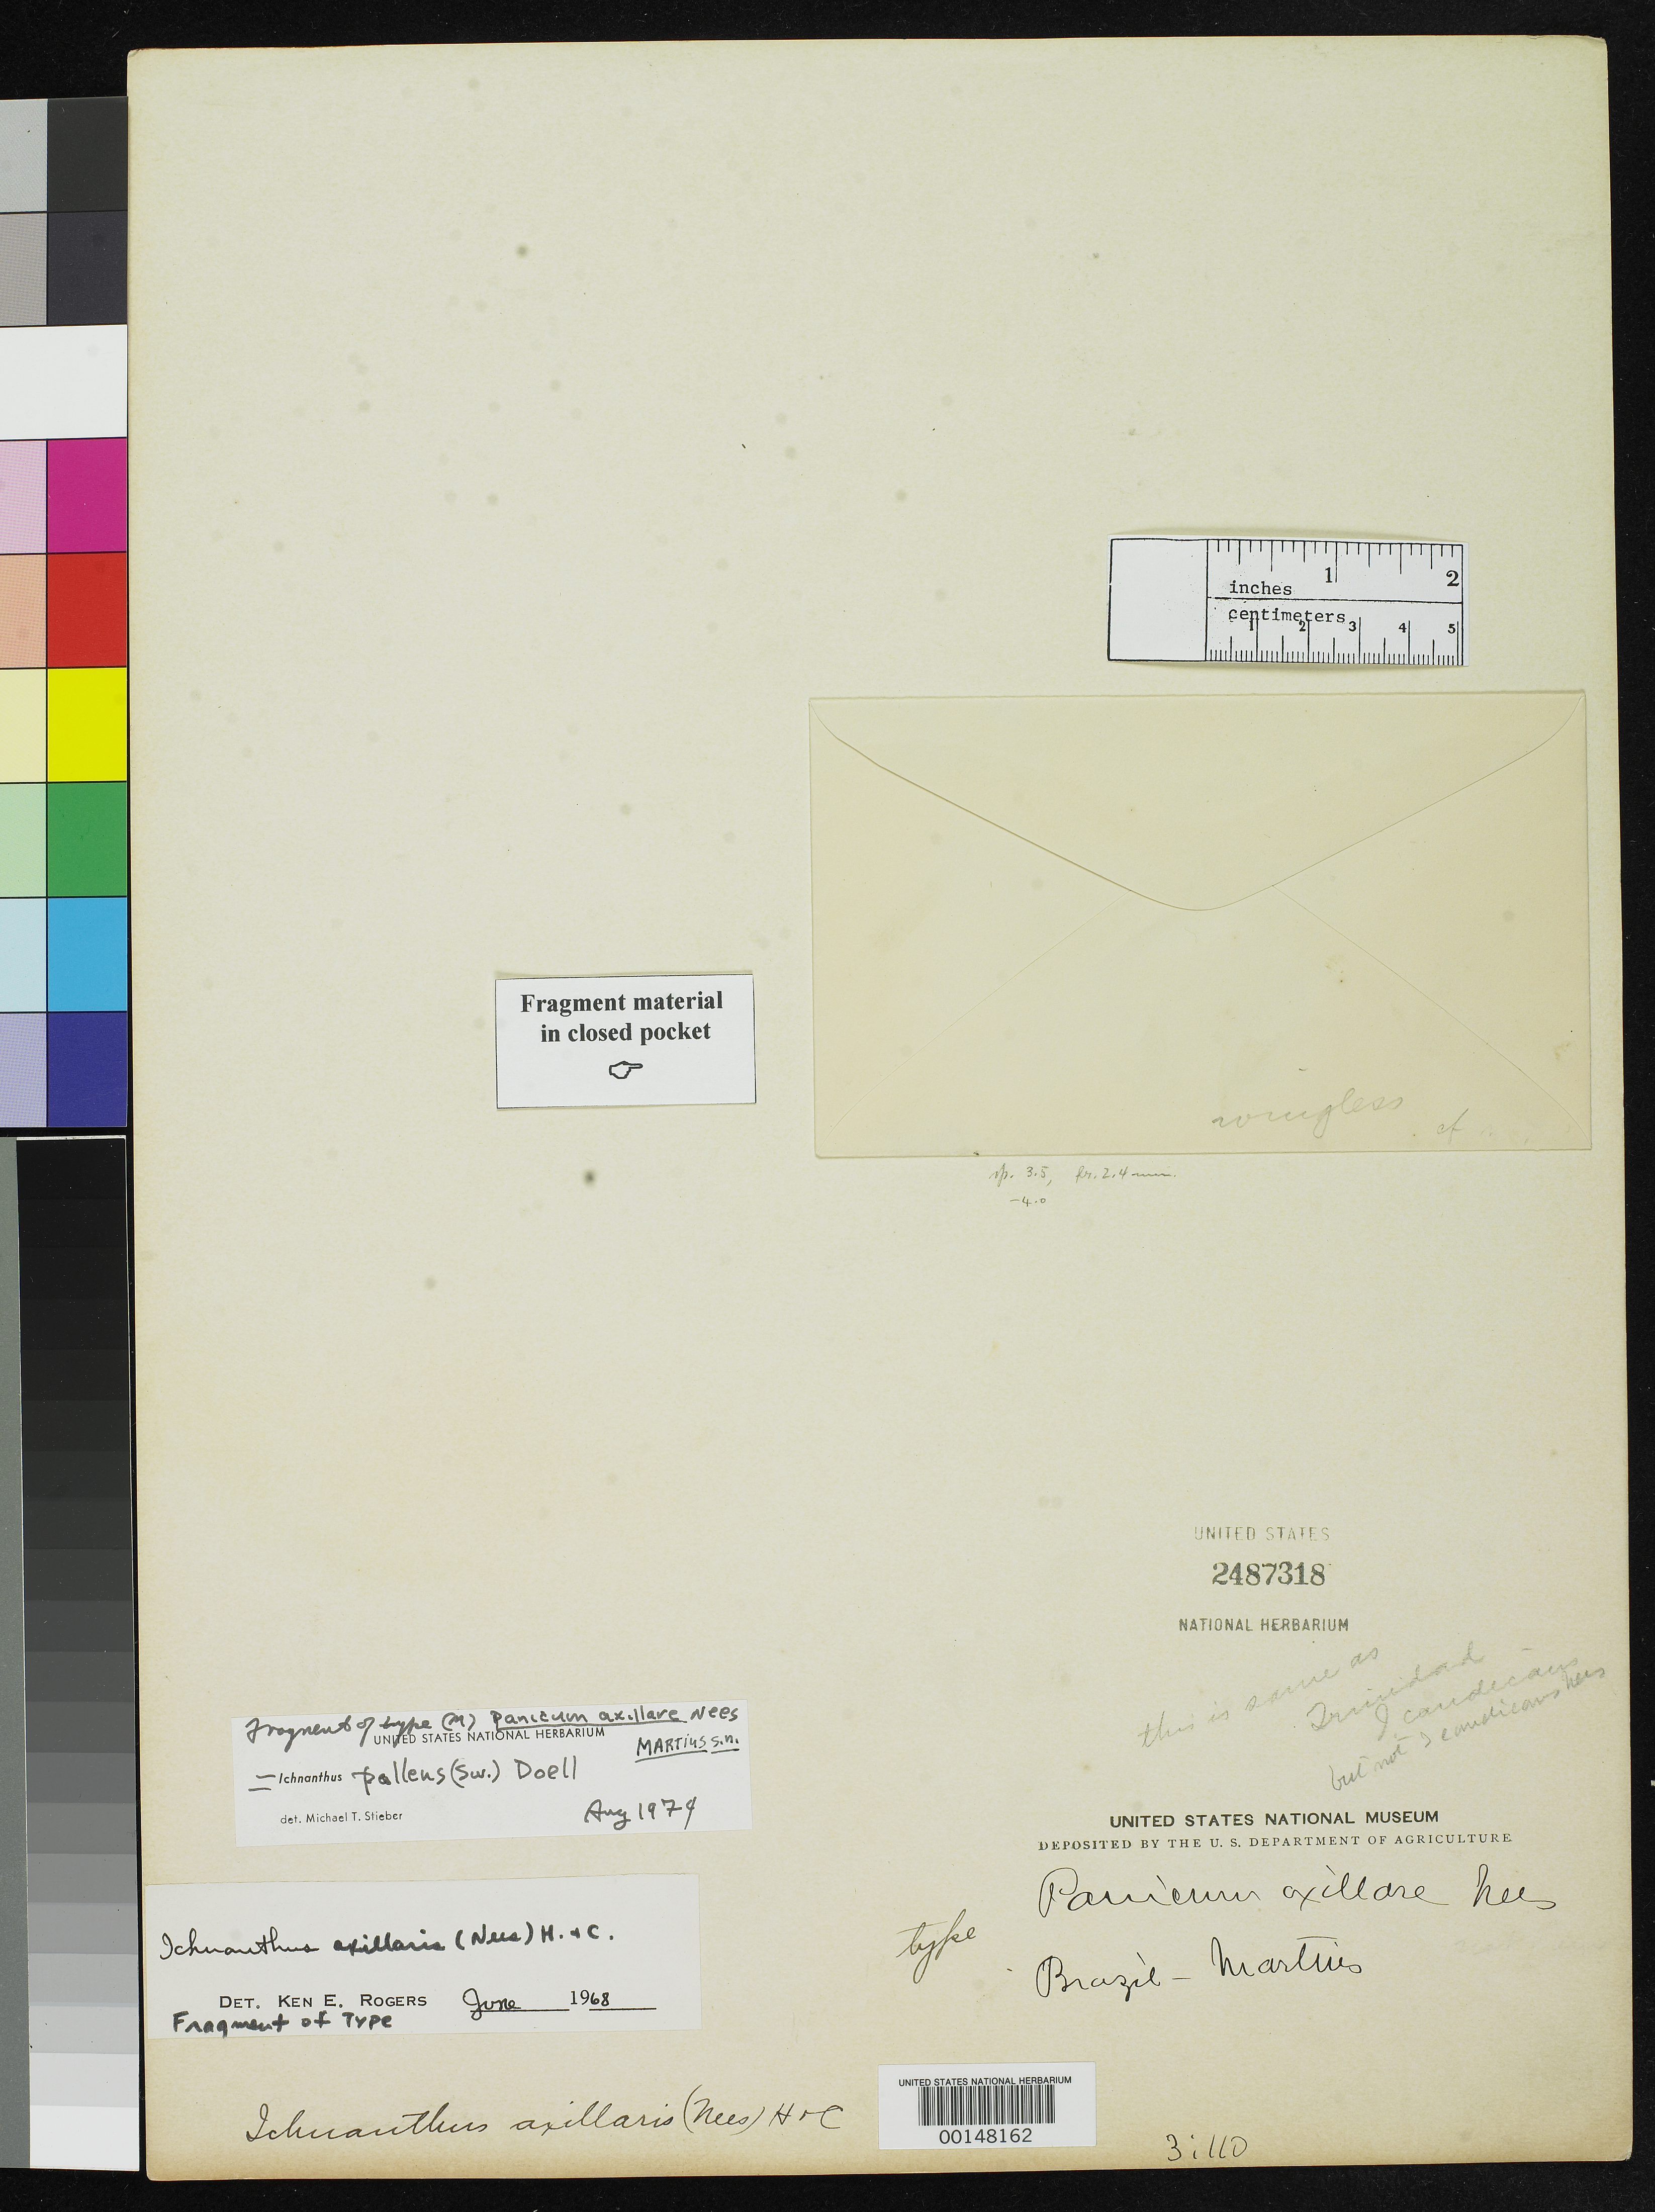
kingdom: Plantae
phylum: Tracheophyta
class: Liliopsida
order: Poales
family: Poaceae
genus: Panicum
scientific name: Panicum axillare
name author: Nees in Mart.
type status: Type Fragment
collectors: C. F. Martius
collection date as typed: Jul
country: Brazil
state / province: Minas Gerais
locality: Itambe da Villa and Itacolumi.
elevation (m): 1200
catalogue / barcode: US 2487318